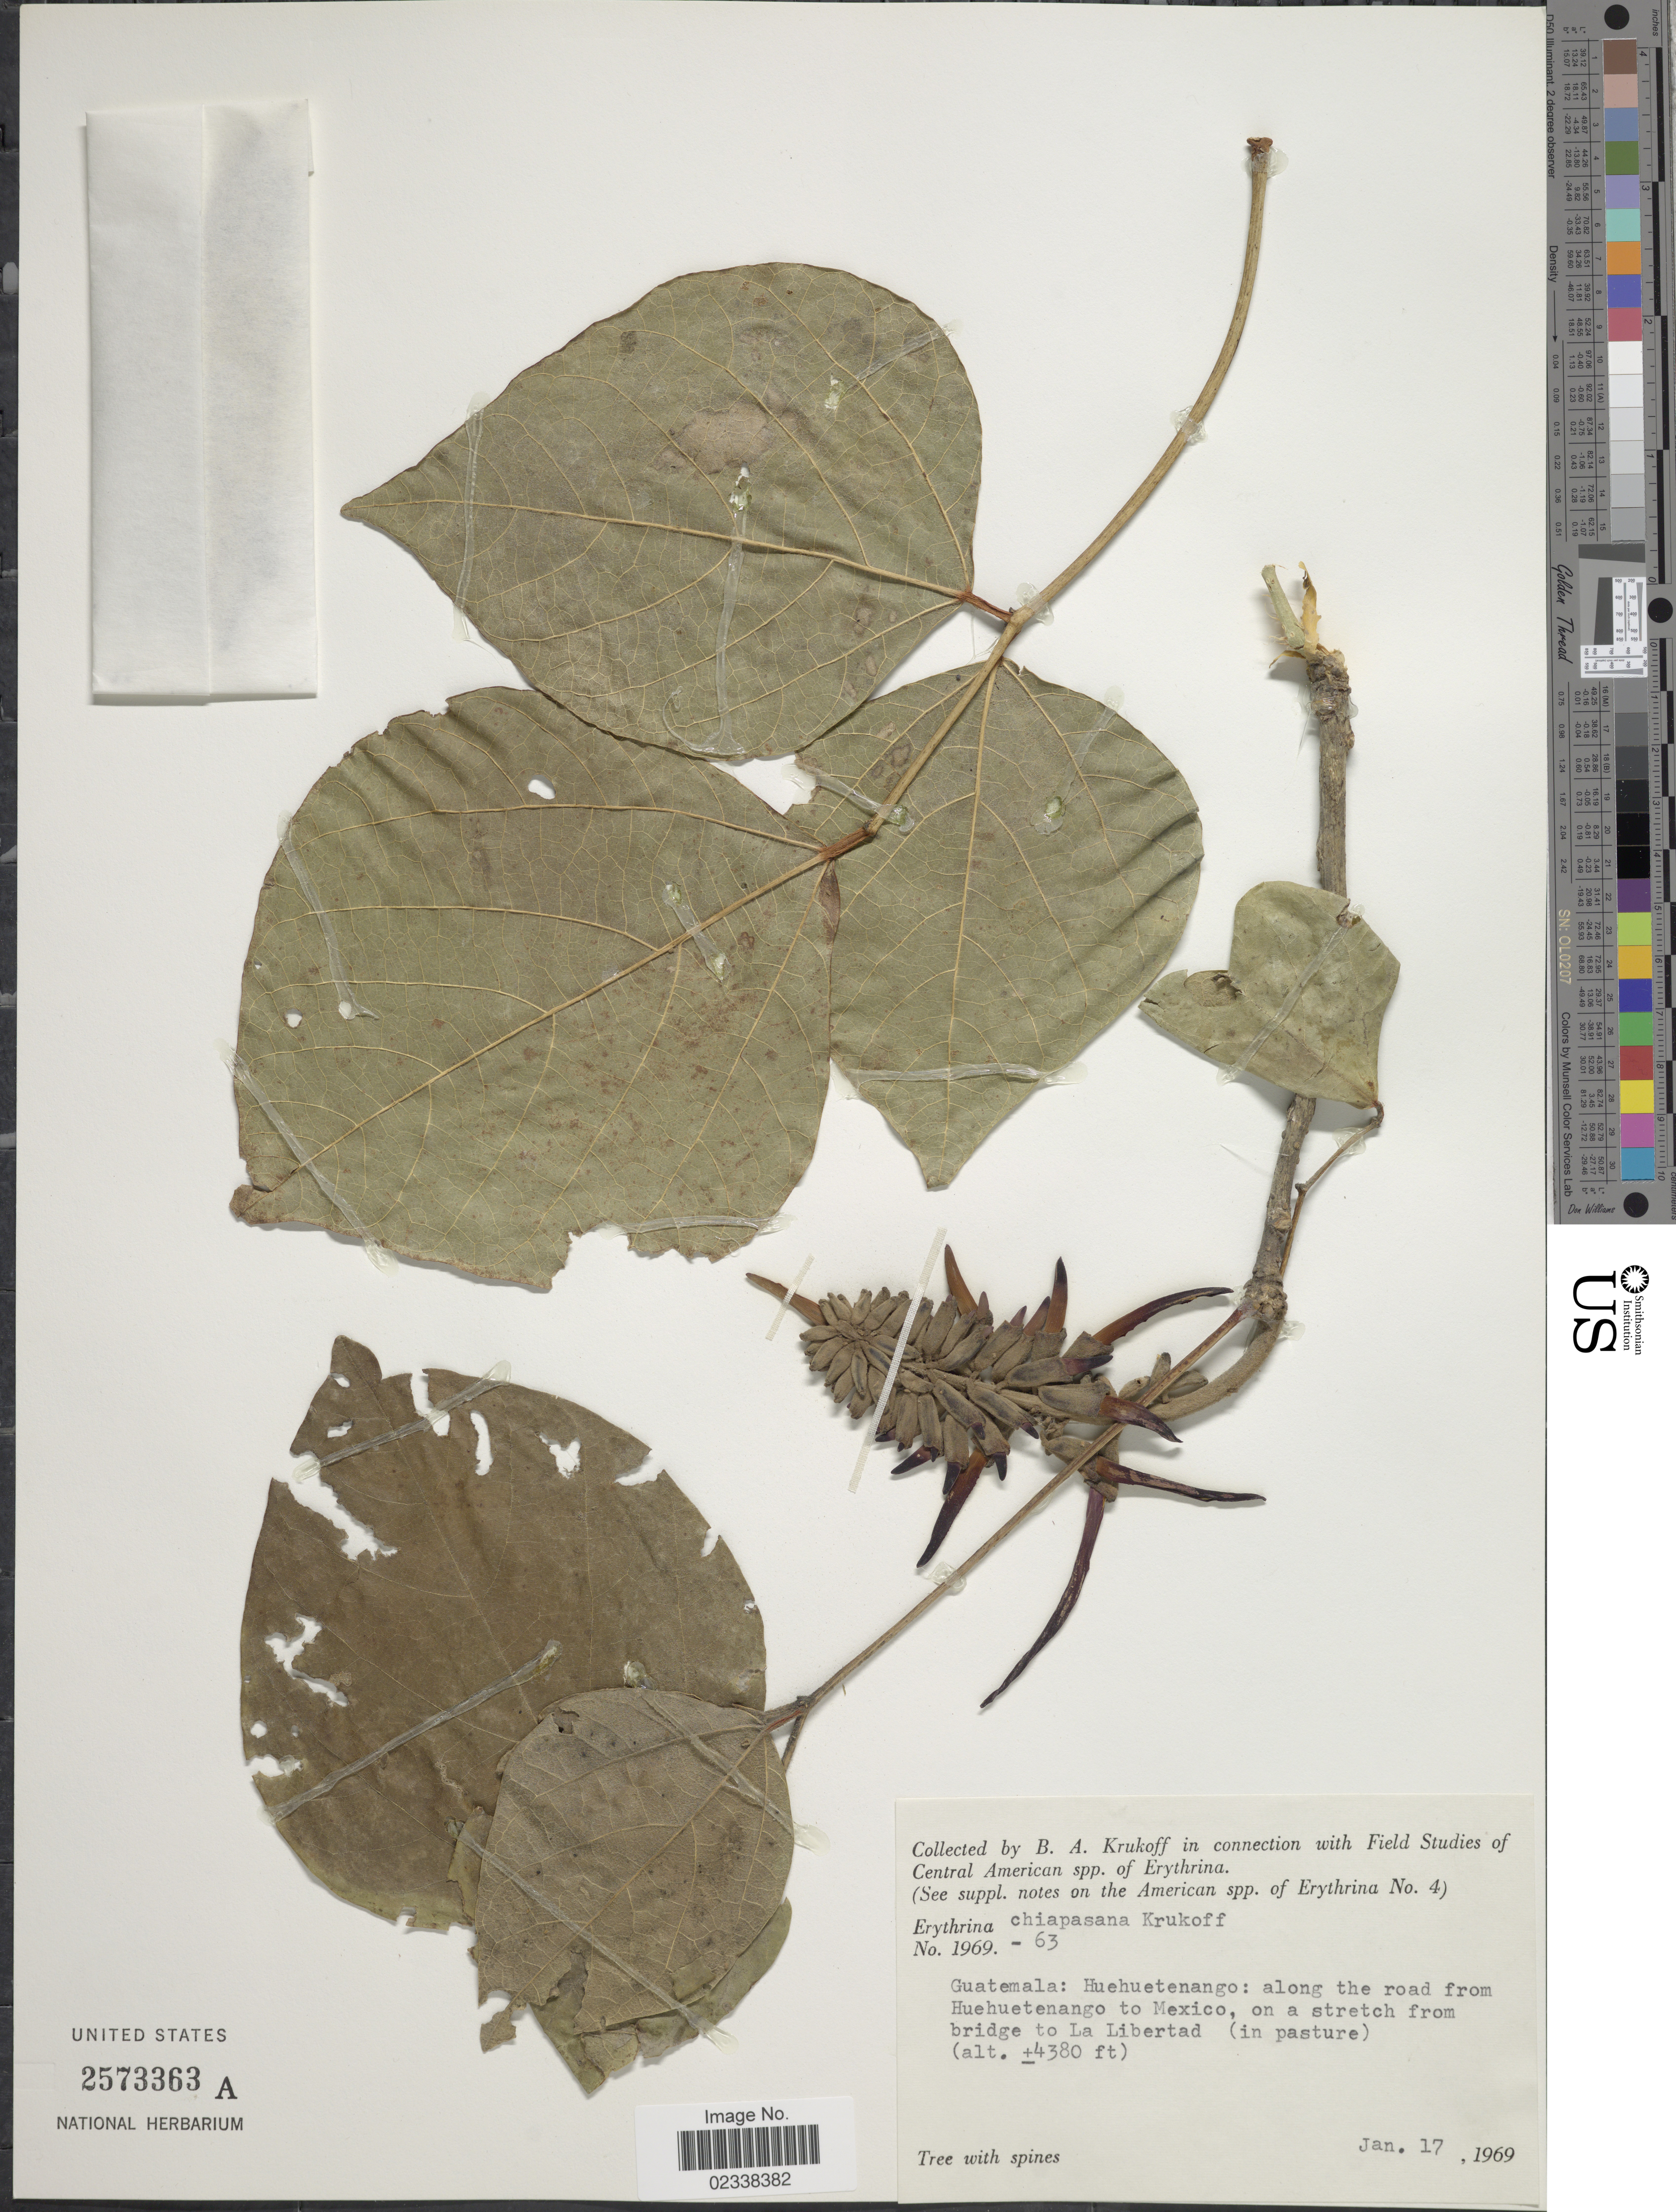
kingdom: Plantae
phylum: Tracheophyta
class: Magnoliopsida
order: Fabales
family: Fabaceae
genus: Erythrina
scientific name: Erythrina chiapasana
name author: Krukoff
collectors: B. A. Krukoff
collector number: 1969-63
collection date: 1969-01-17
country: Guatemala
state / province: Huehuetenango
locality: Along the road from Huehuetenango to Mexico, on a stretch from bridge to La Libertad (in pasture)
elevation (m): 1335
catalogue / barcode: US 2573363A